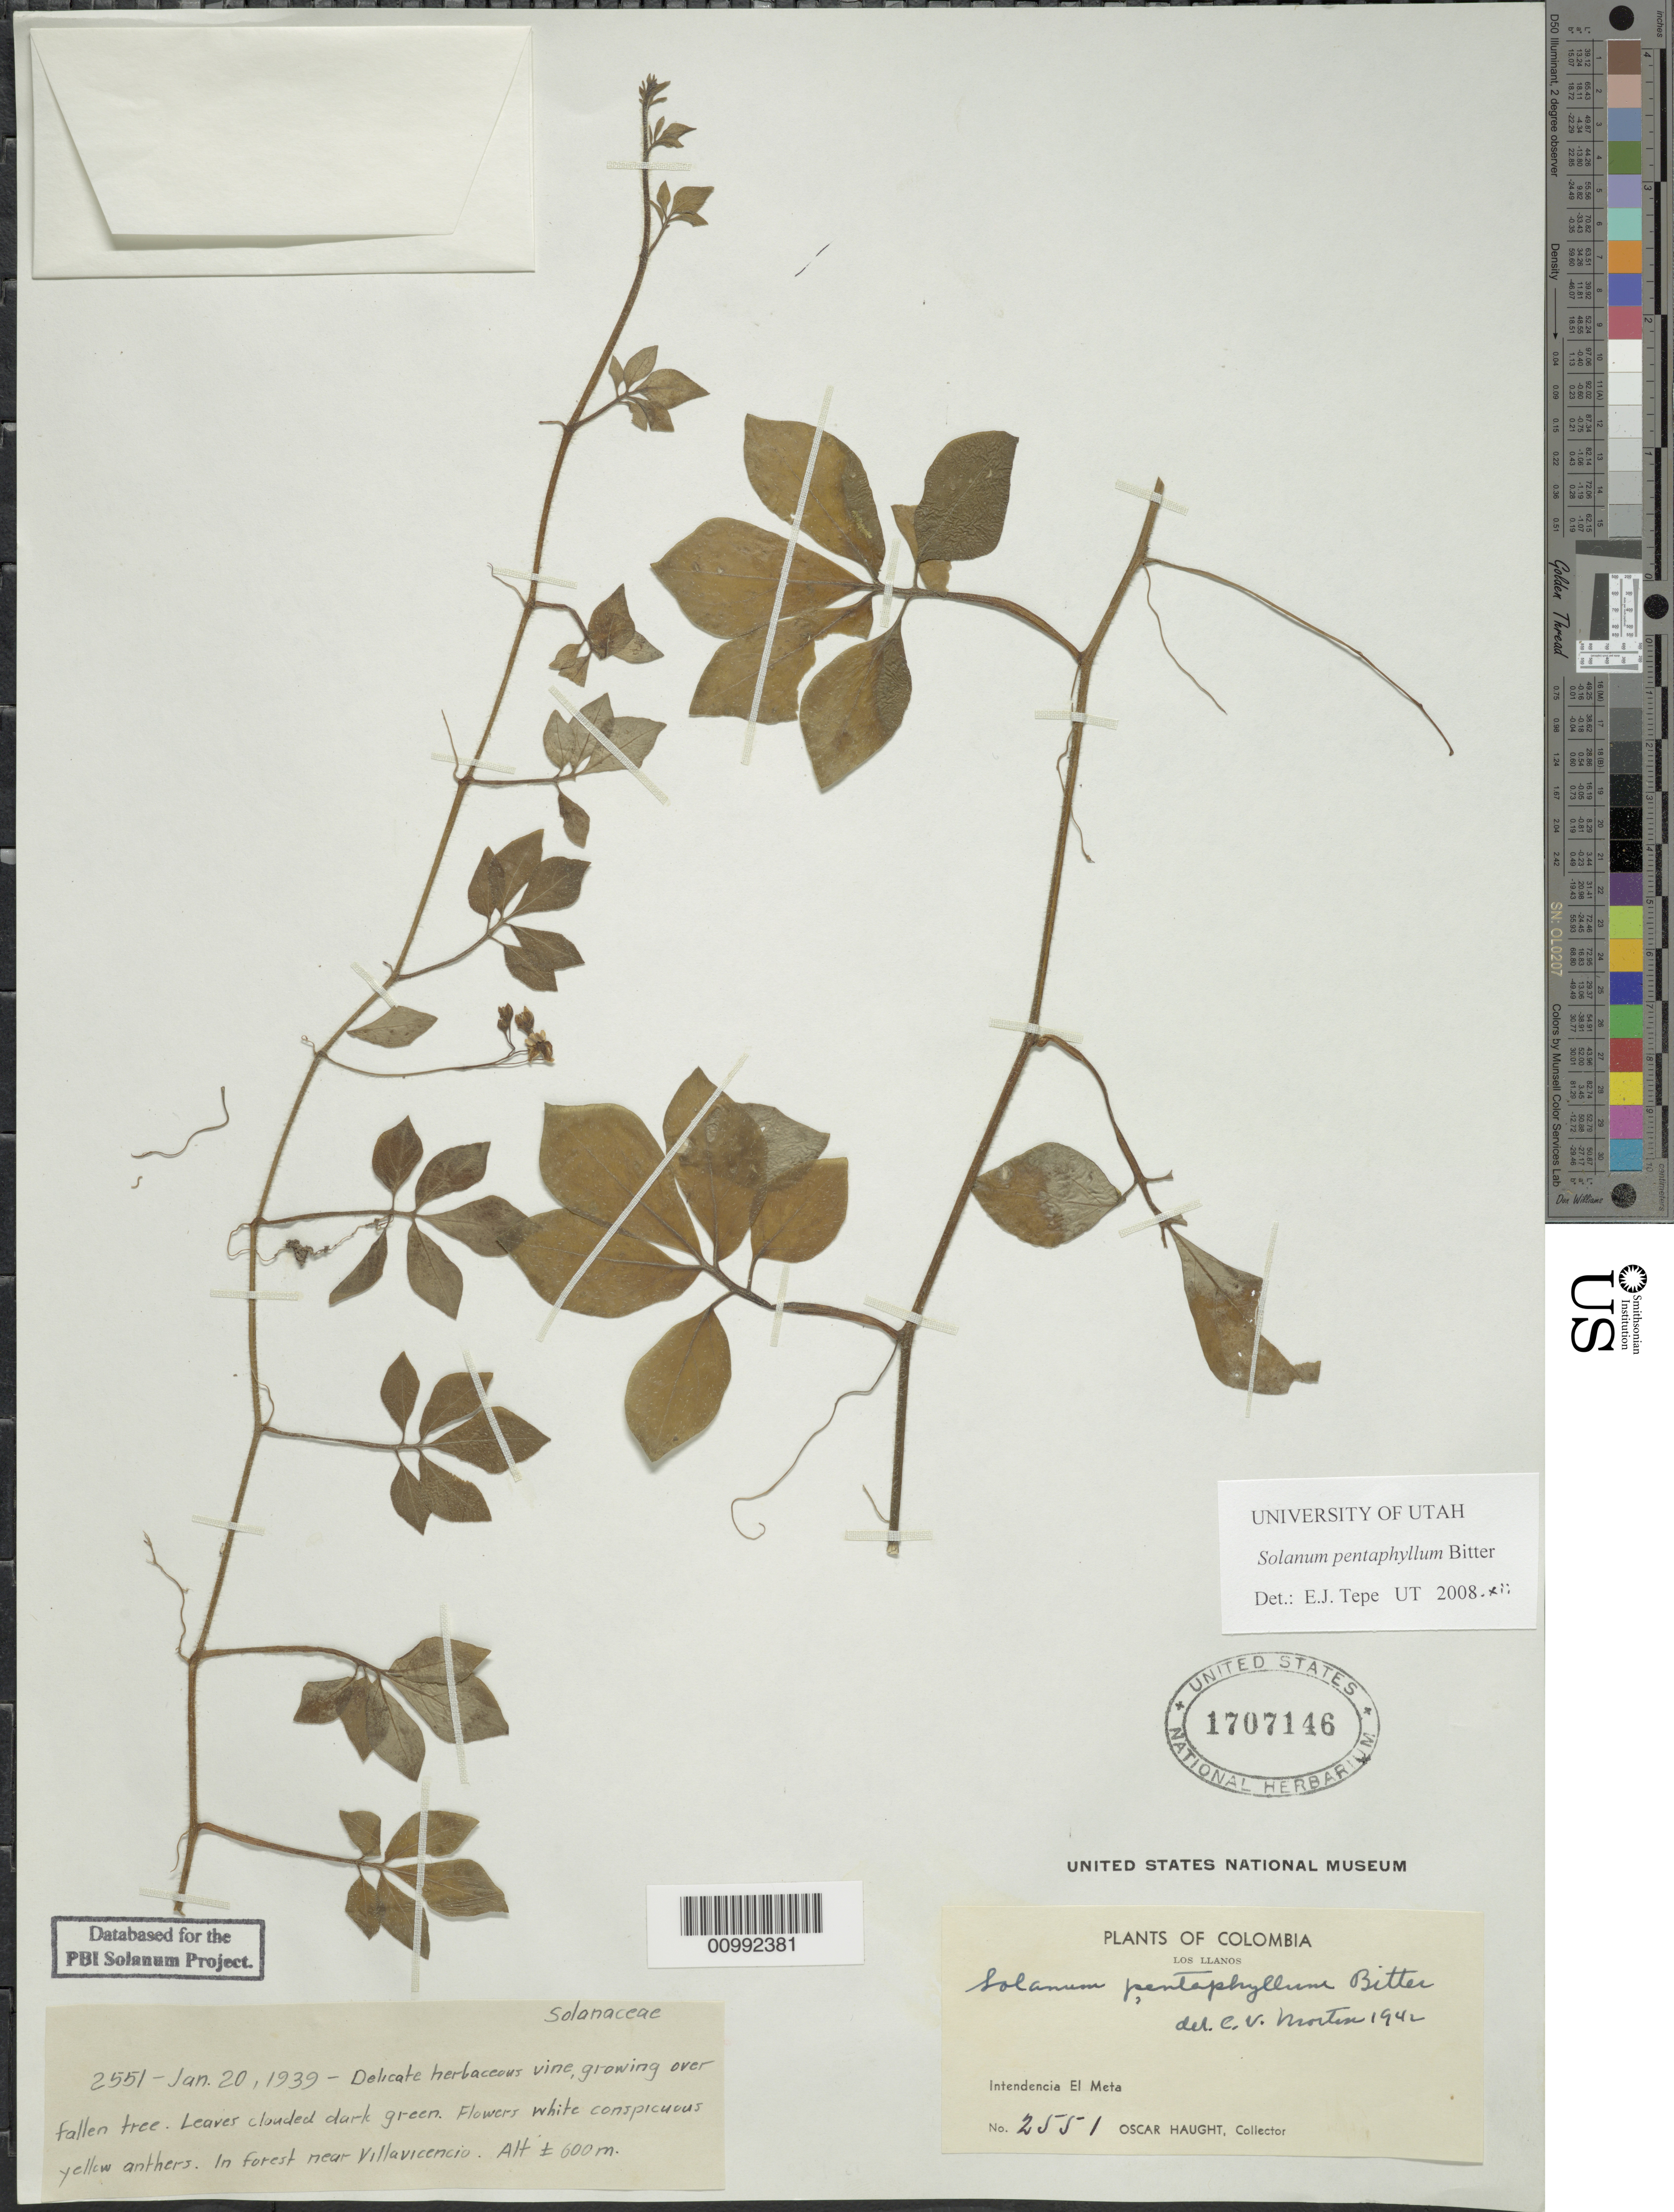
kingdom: Plantae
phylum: Tracheophyta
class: Magnoliopsida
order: Solanales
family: Solanaceae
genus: Solanum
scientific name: Solanum pentaphyllum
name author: Bitter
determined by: Tepe, E. J., (UT)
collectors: O. Hought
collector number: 2551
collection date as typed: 20 Jan 1939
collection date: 1939-01-20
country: Colombia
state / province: Los Llanos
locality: Intendencia, El Meta, near Villavicencio.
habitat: In forest.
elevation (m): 600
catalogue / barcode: US 1707146